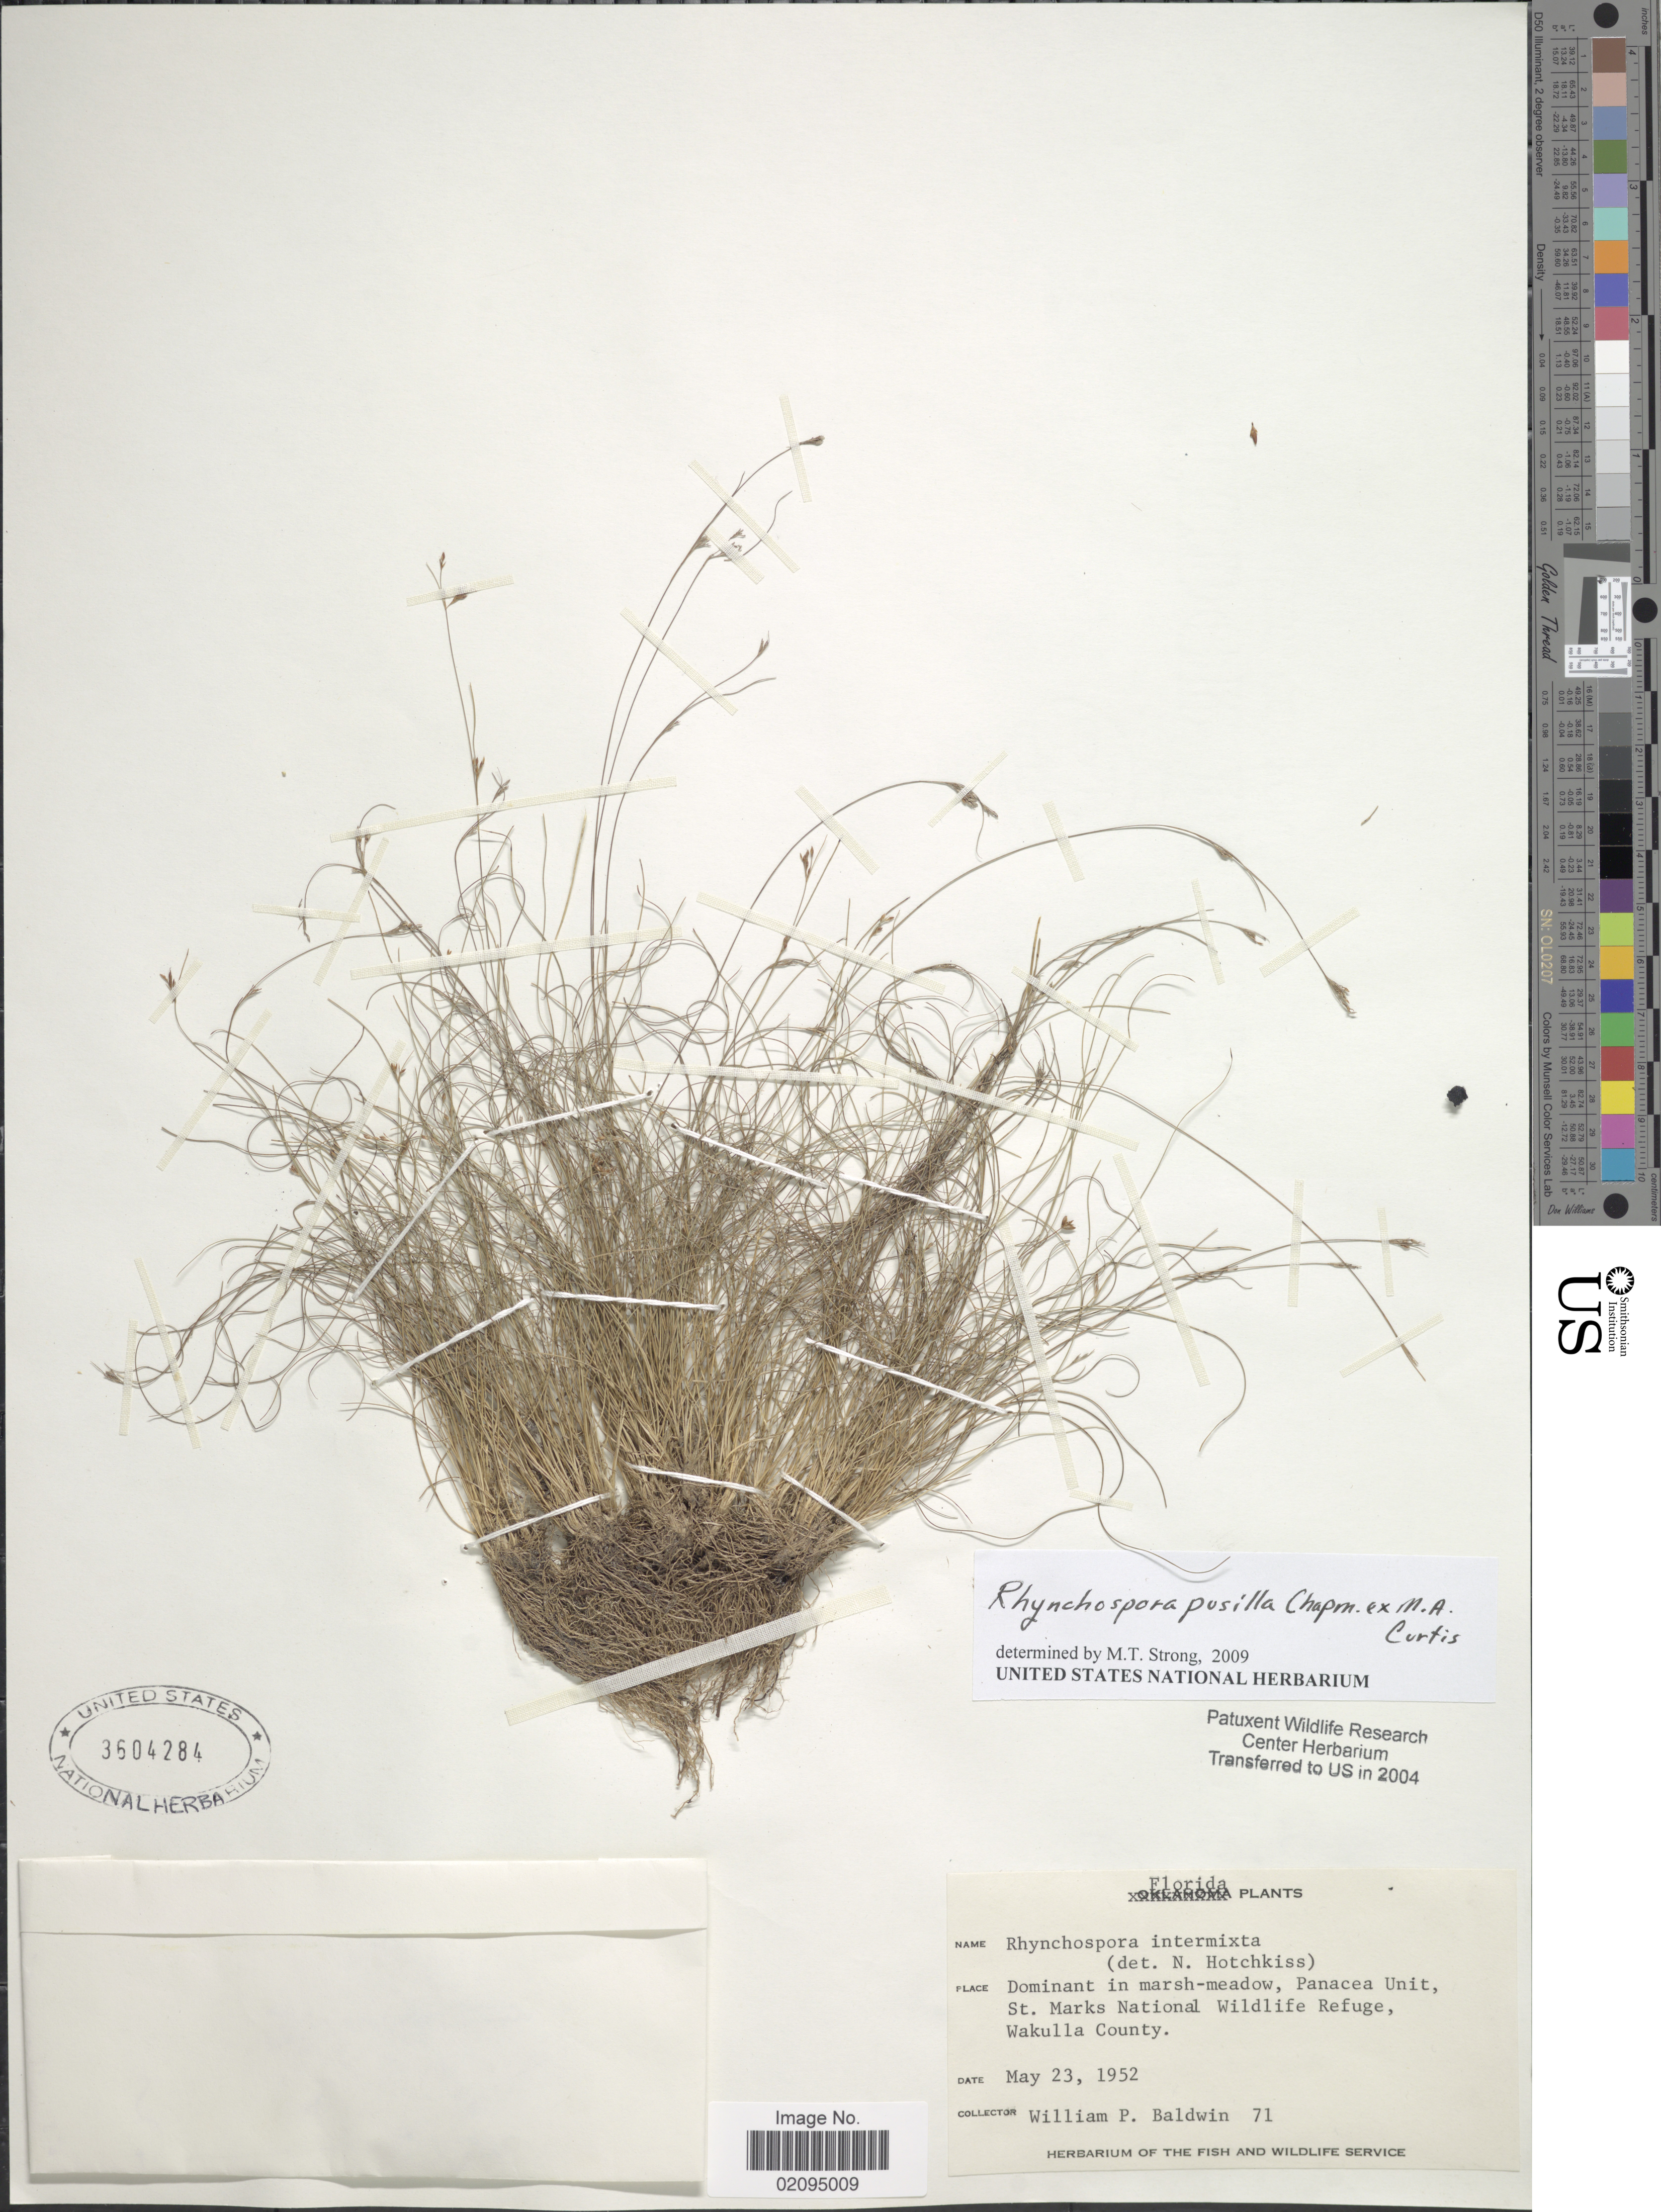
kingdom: Plantae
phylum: Tracheophyta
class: Liliopsida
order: Poales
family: Cyperaceae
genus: Rhynchospora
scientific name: Rhynchospora intermixta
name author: C. Wright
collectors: W. Baldwin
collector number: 71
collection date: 1952-05-23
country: United States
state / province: Florida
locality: Panacea Unit, St. Marks National Wildlife Refuge, Wakulla County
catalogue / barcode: US 3604284